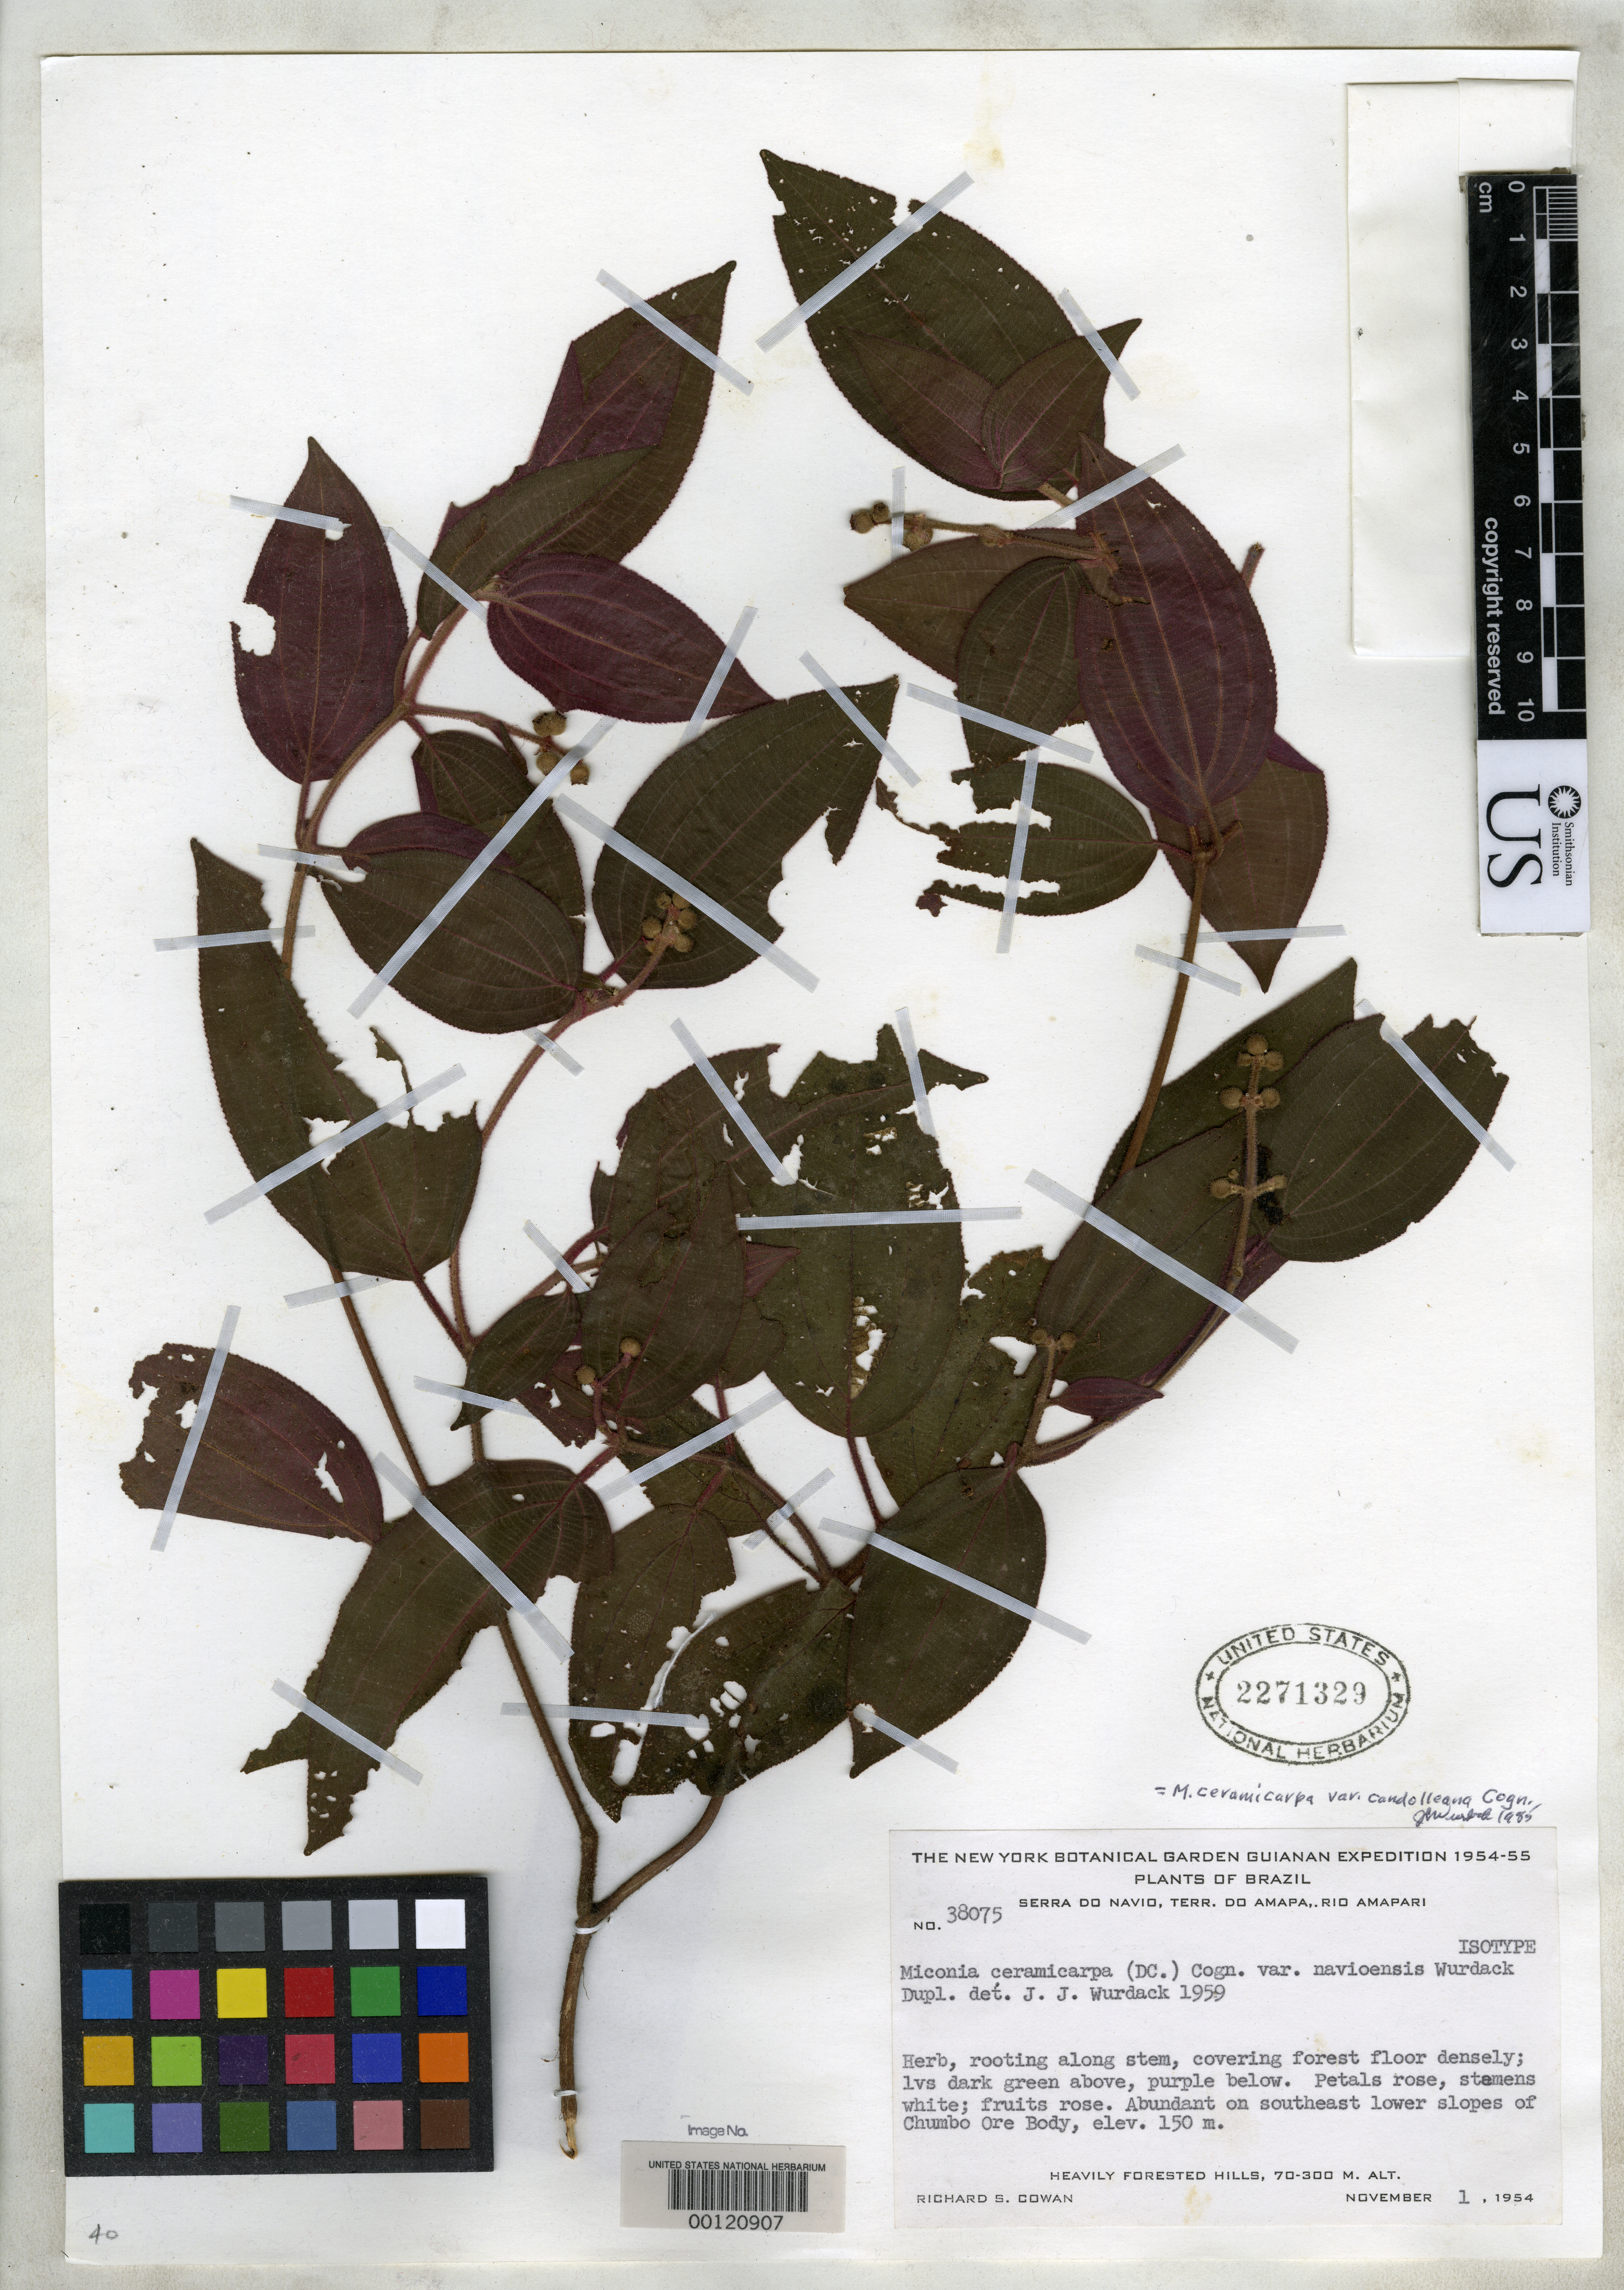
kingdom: Plantae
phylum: Tracheophyta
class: Magnoliopsida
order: Myrtales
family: Melastomataceae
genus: Miconia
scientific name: Miconia ceramicarpa var. navioensis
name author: Wurdack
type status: Isotype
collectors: R. S. Cowan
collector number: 38075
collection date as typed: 01 Nov 1954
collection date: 1954-11-01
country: Brazil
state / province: Amapá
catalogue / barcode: US 2271329